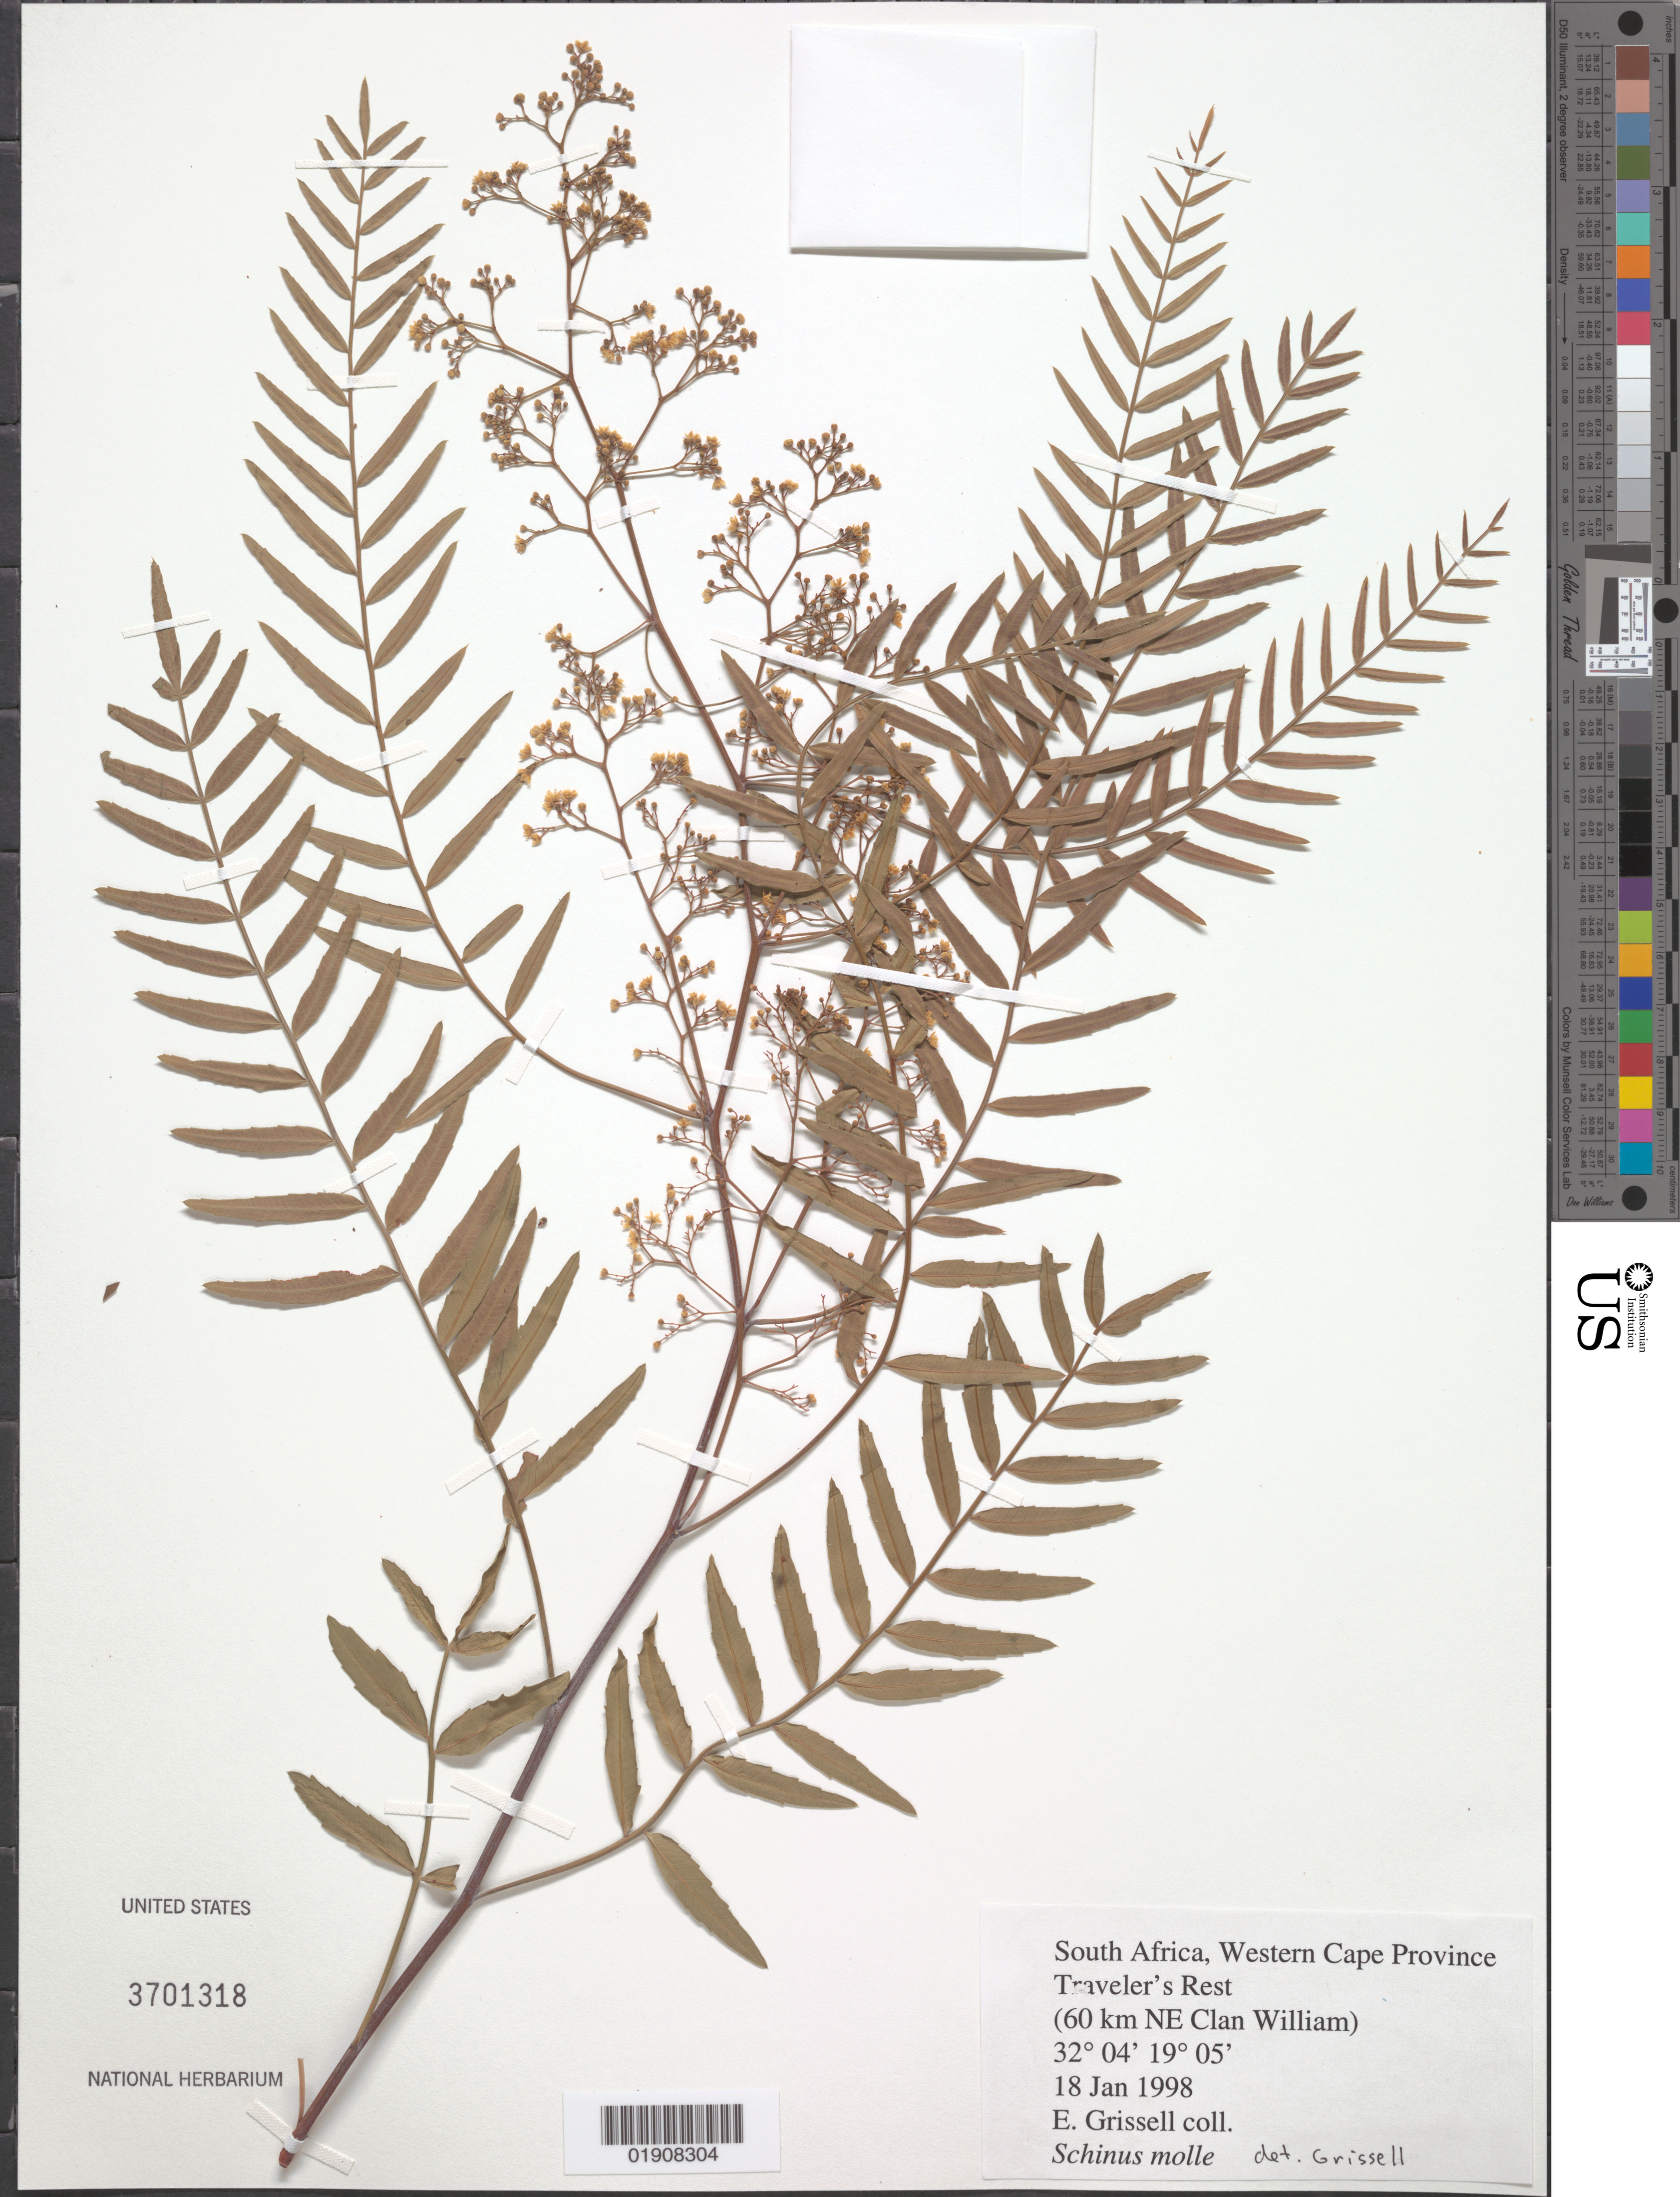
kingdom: Plantae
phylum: Tracheophyta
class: Magnoliopsida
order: Sapindales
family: Anacardiaceae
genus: Schinus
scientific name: Schinus molle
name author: L.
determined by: Grissell, Eric, (UNITED STATES)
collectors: E. Grissell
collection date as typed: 18 Jan 1998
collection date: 1998-01-18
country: South Africa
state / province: Western Cape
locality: Traveler's Rest (60 km NE Clan William)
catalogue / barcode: US 3701318